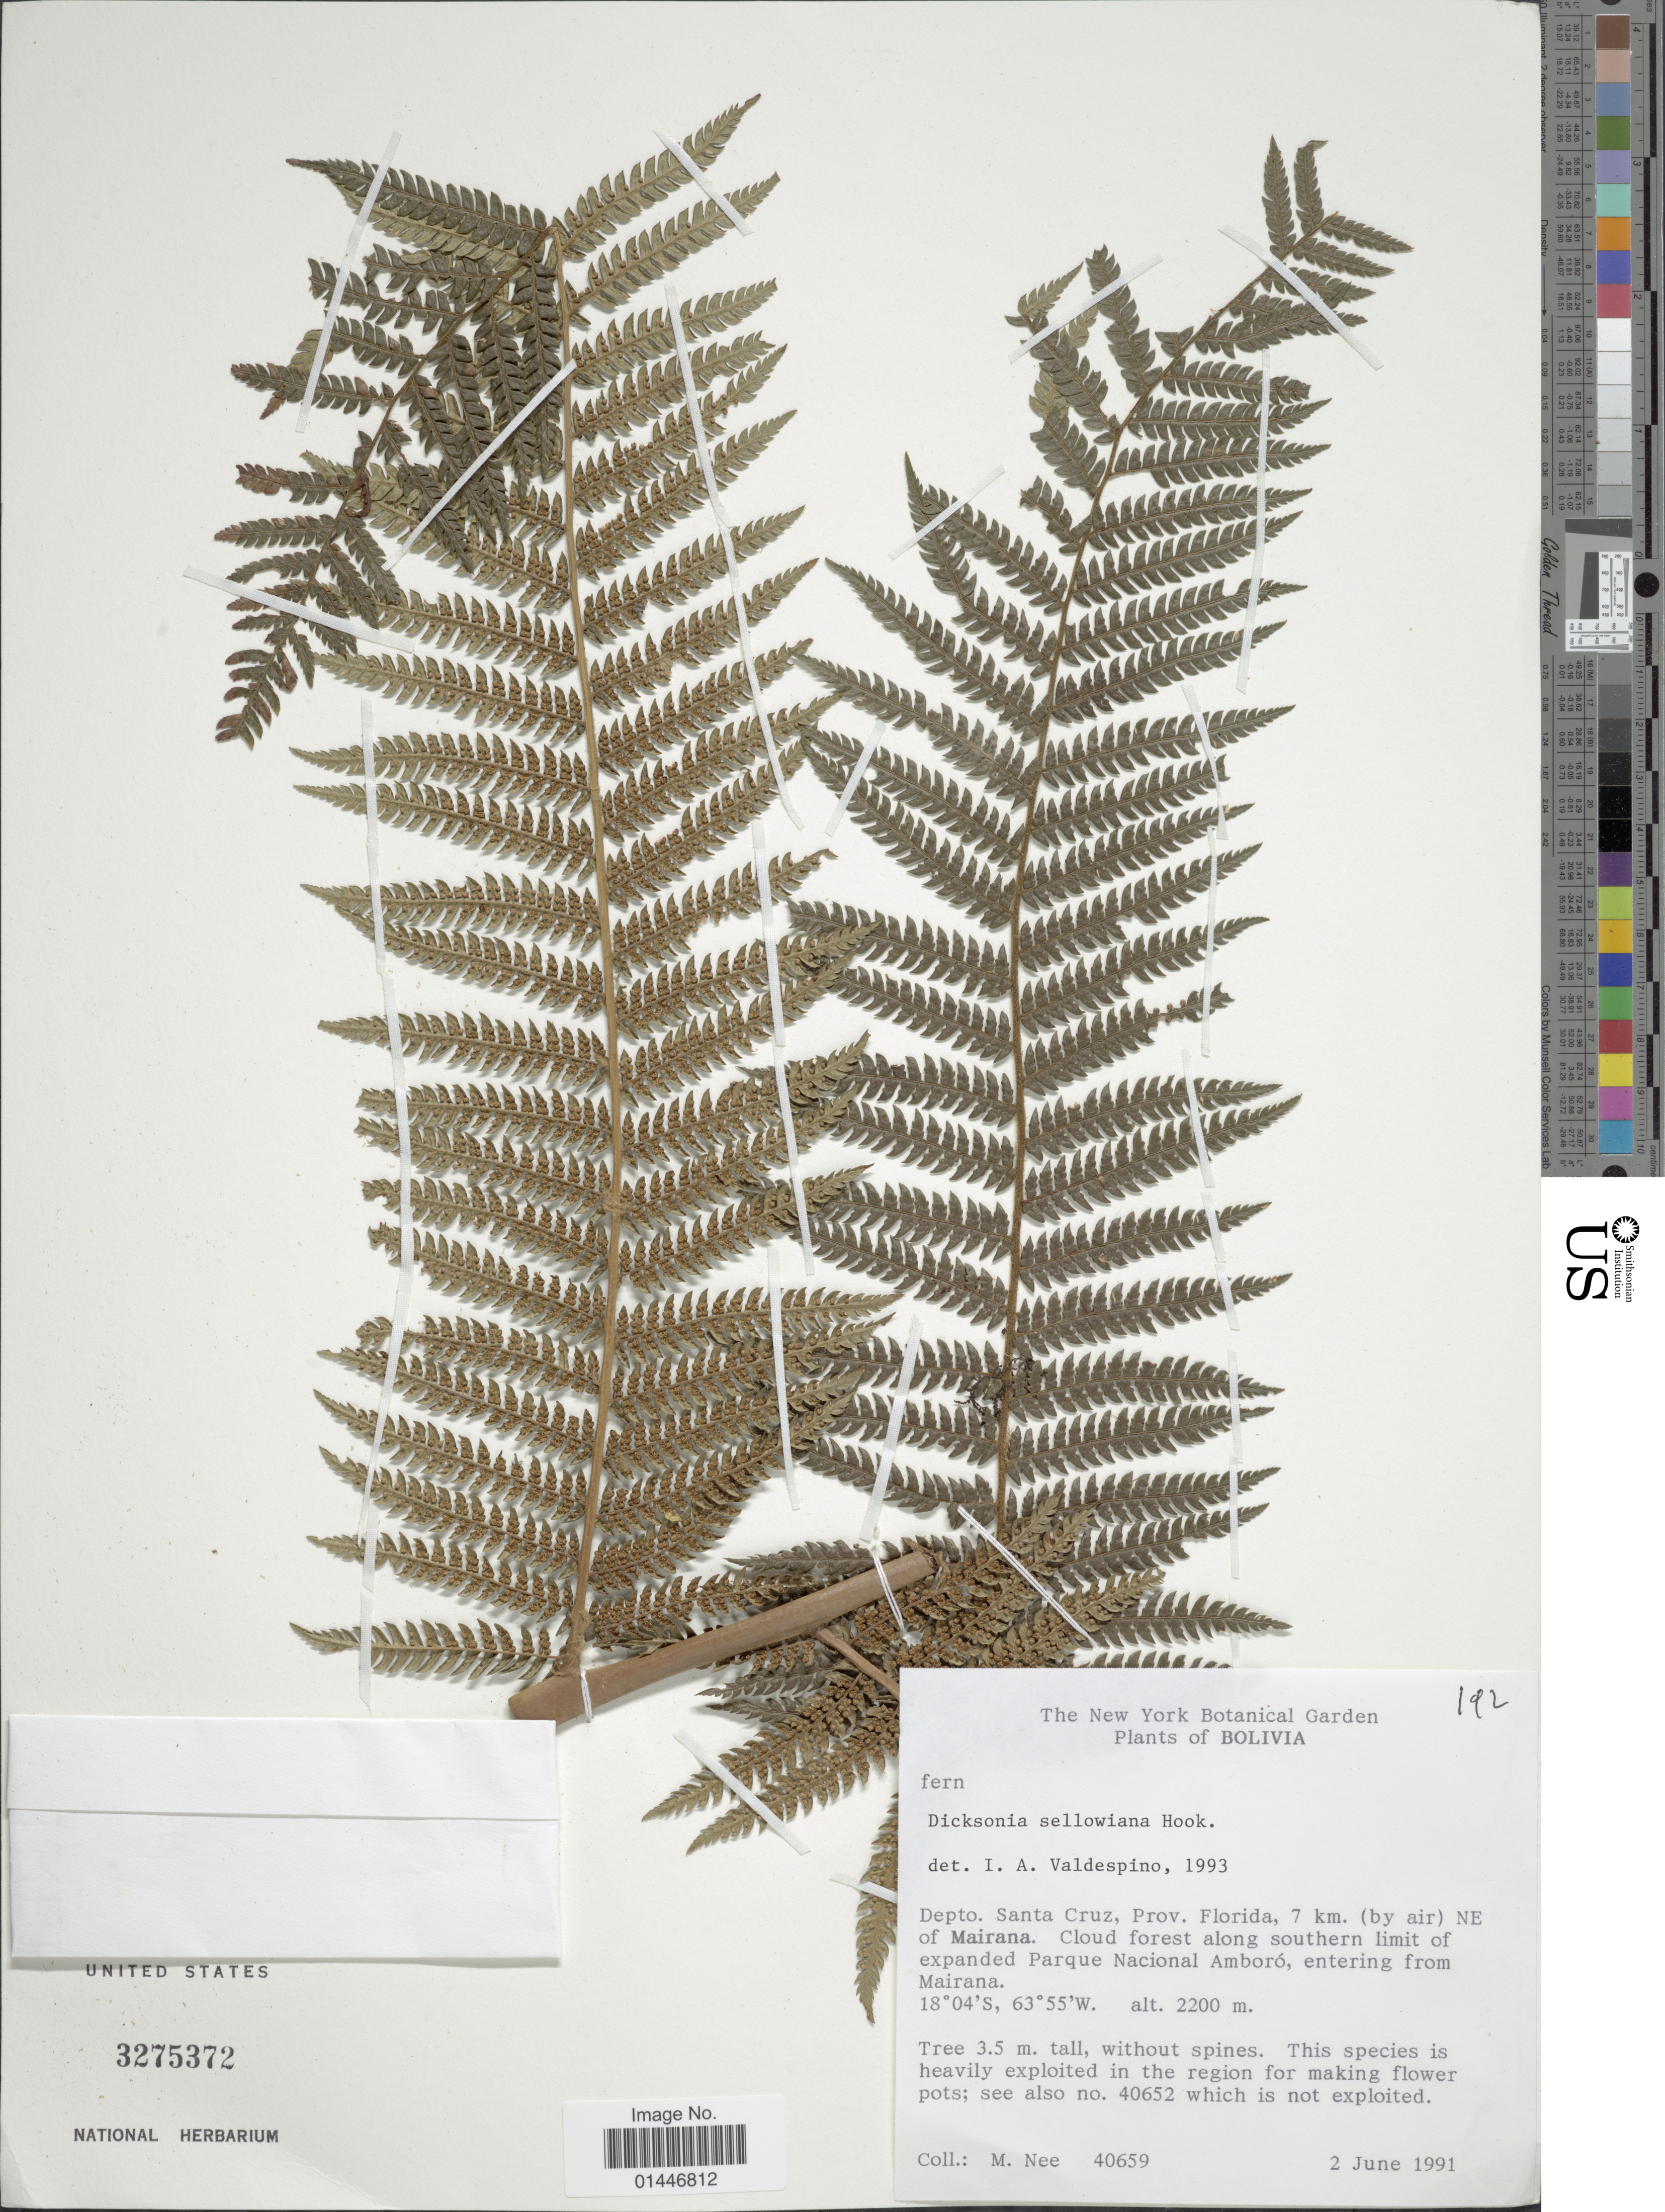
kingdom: Plantae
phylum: Tracheophyta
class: Polypodiopsida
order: Cyatheales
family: Dicksoniaceae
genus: Dicksonia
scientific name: Dicksonia sellowiana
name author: Hook.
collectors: M. Nee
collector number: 40659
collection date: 1991-06-02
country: Bolivia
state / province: Santa Cruz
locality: Prov. Florida, 7 km (by air) NE of Mairana, southern limit of expanded Parque Nacional Amboro, entering from Mairana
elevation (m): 2200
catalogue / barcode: US 3275372